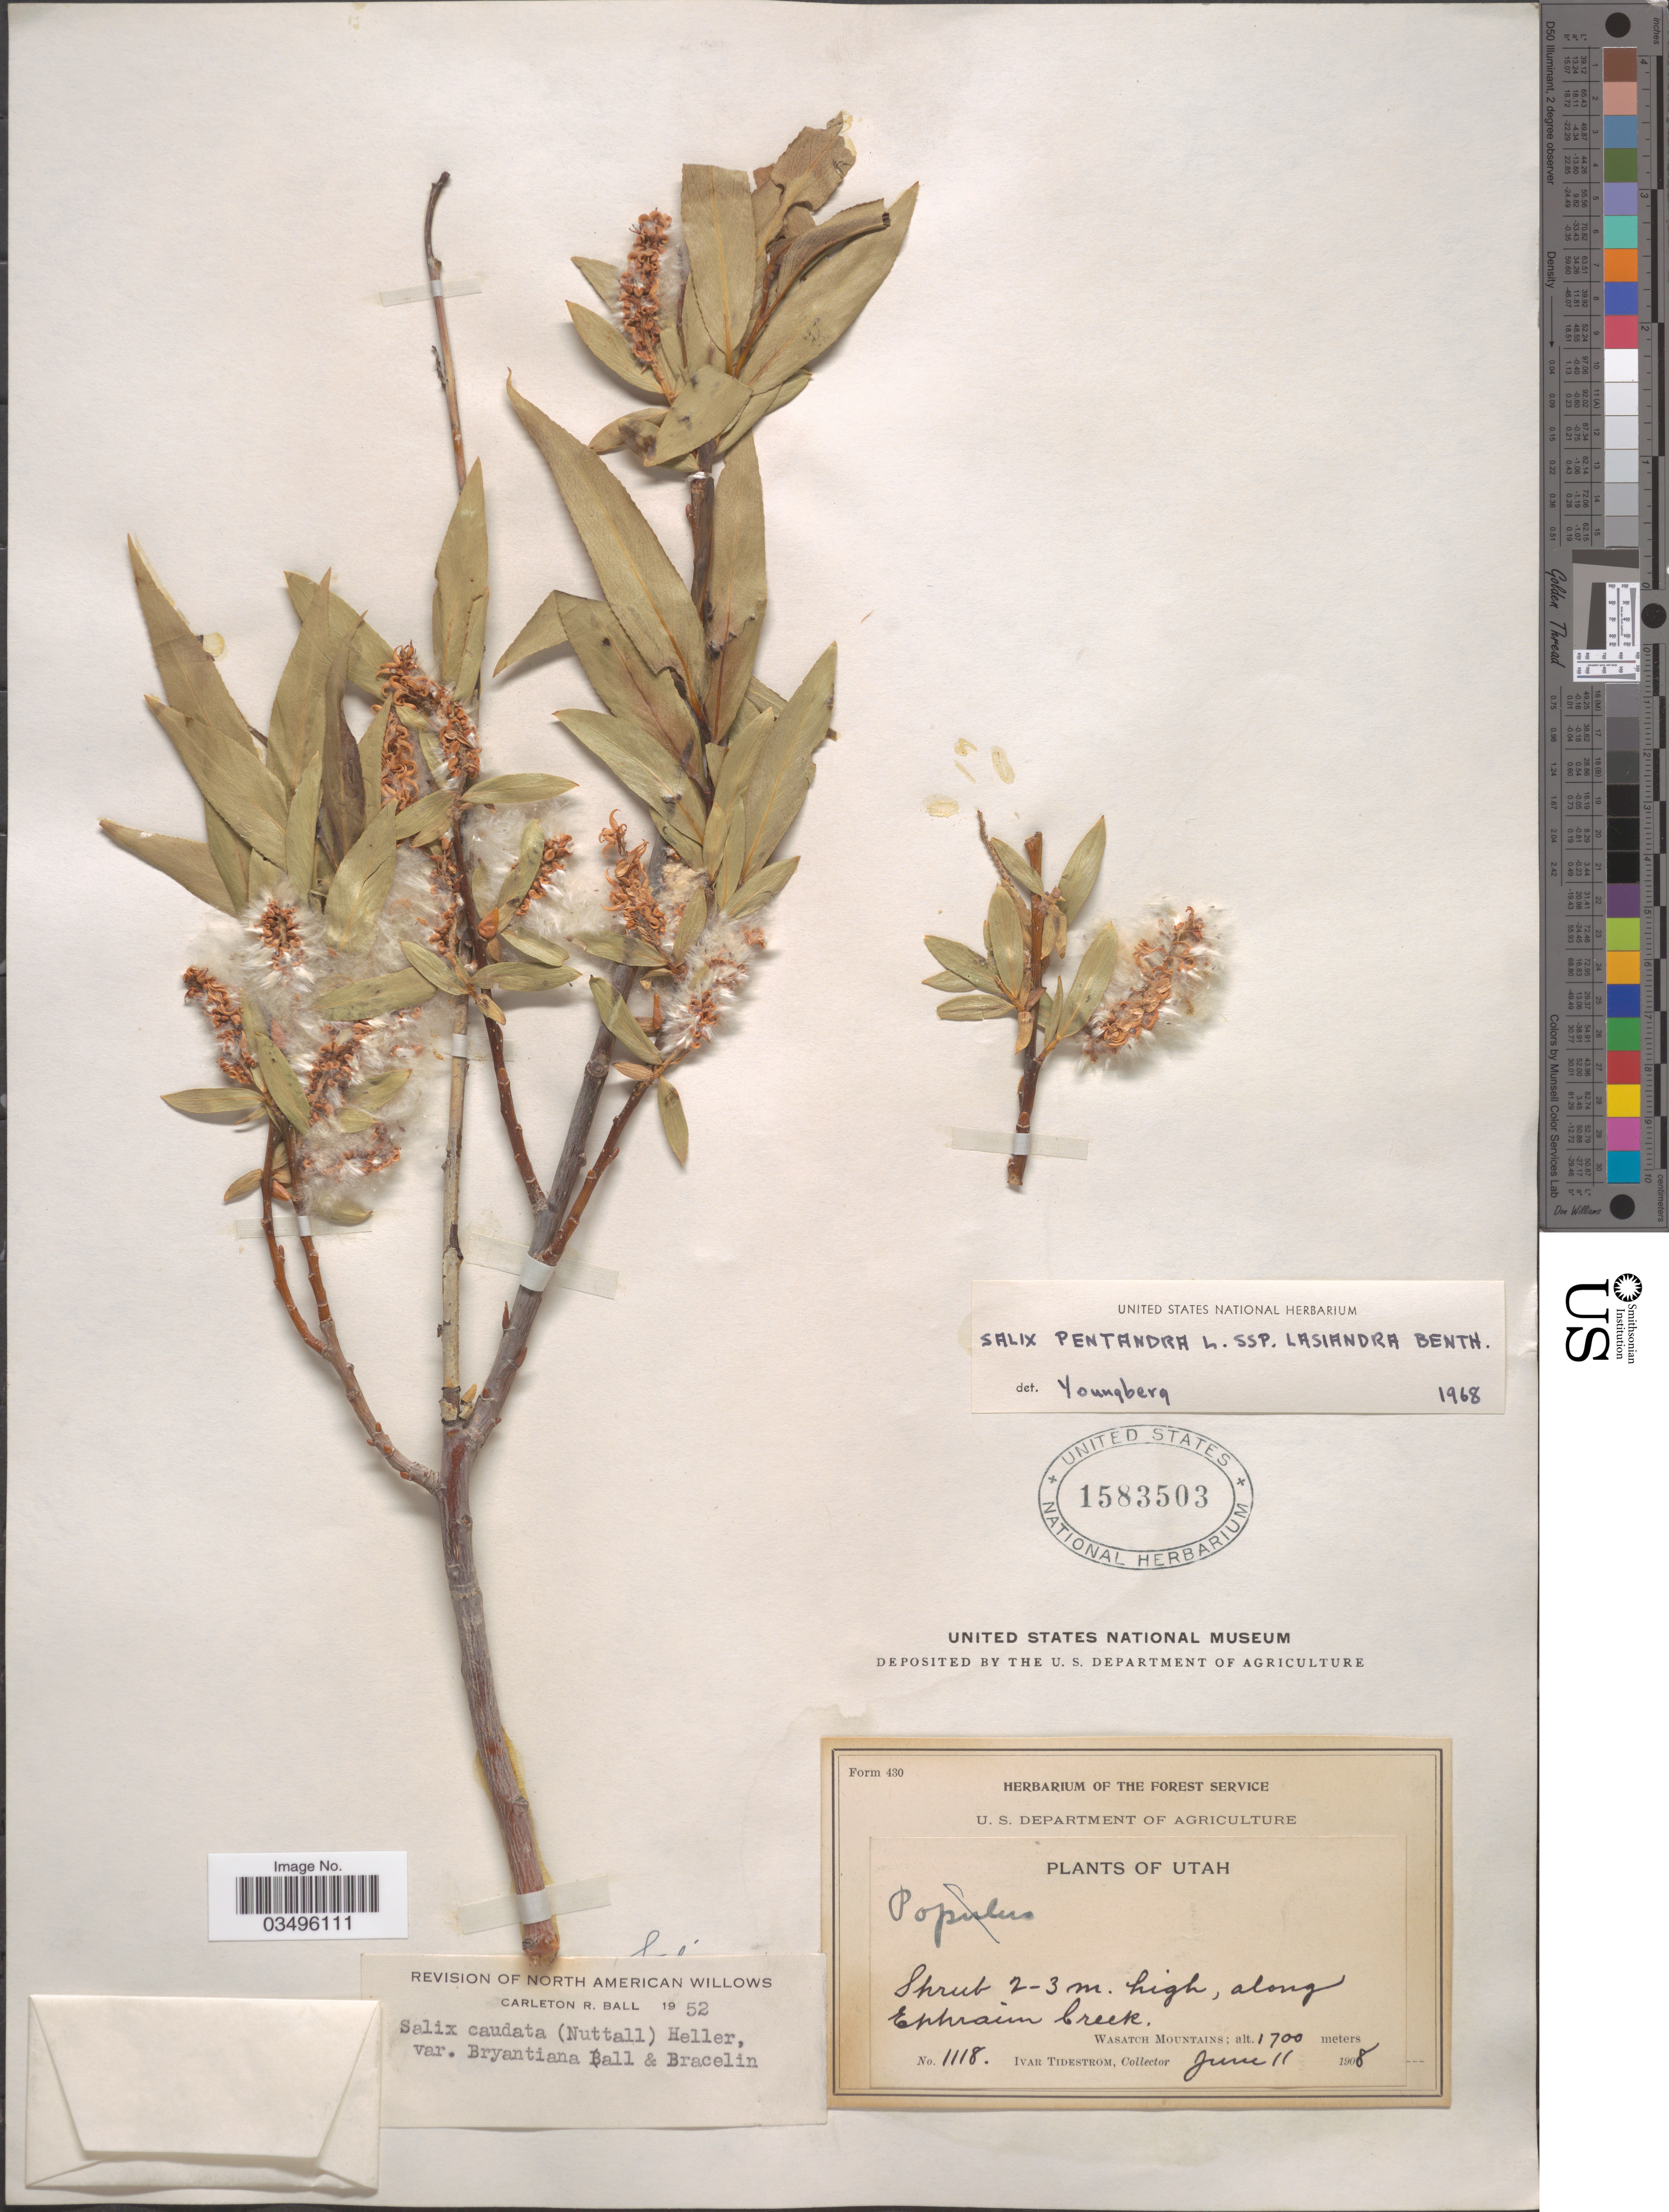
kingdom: Plantae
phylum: Tracheophyta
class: Magnoliopsida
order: Malpighiales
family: Salicaceae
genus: Salix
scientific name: Salix caudata var. bryantiana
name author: C.R. Ball & Bracelin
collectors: I. F. Tidestrom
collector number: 1118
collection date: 1908-06-11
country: United States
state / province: Utah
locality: Along Ephraim Creek. Wasatch Mountains.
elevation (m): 1700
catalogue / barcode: US 1583503